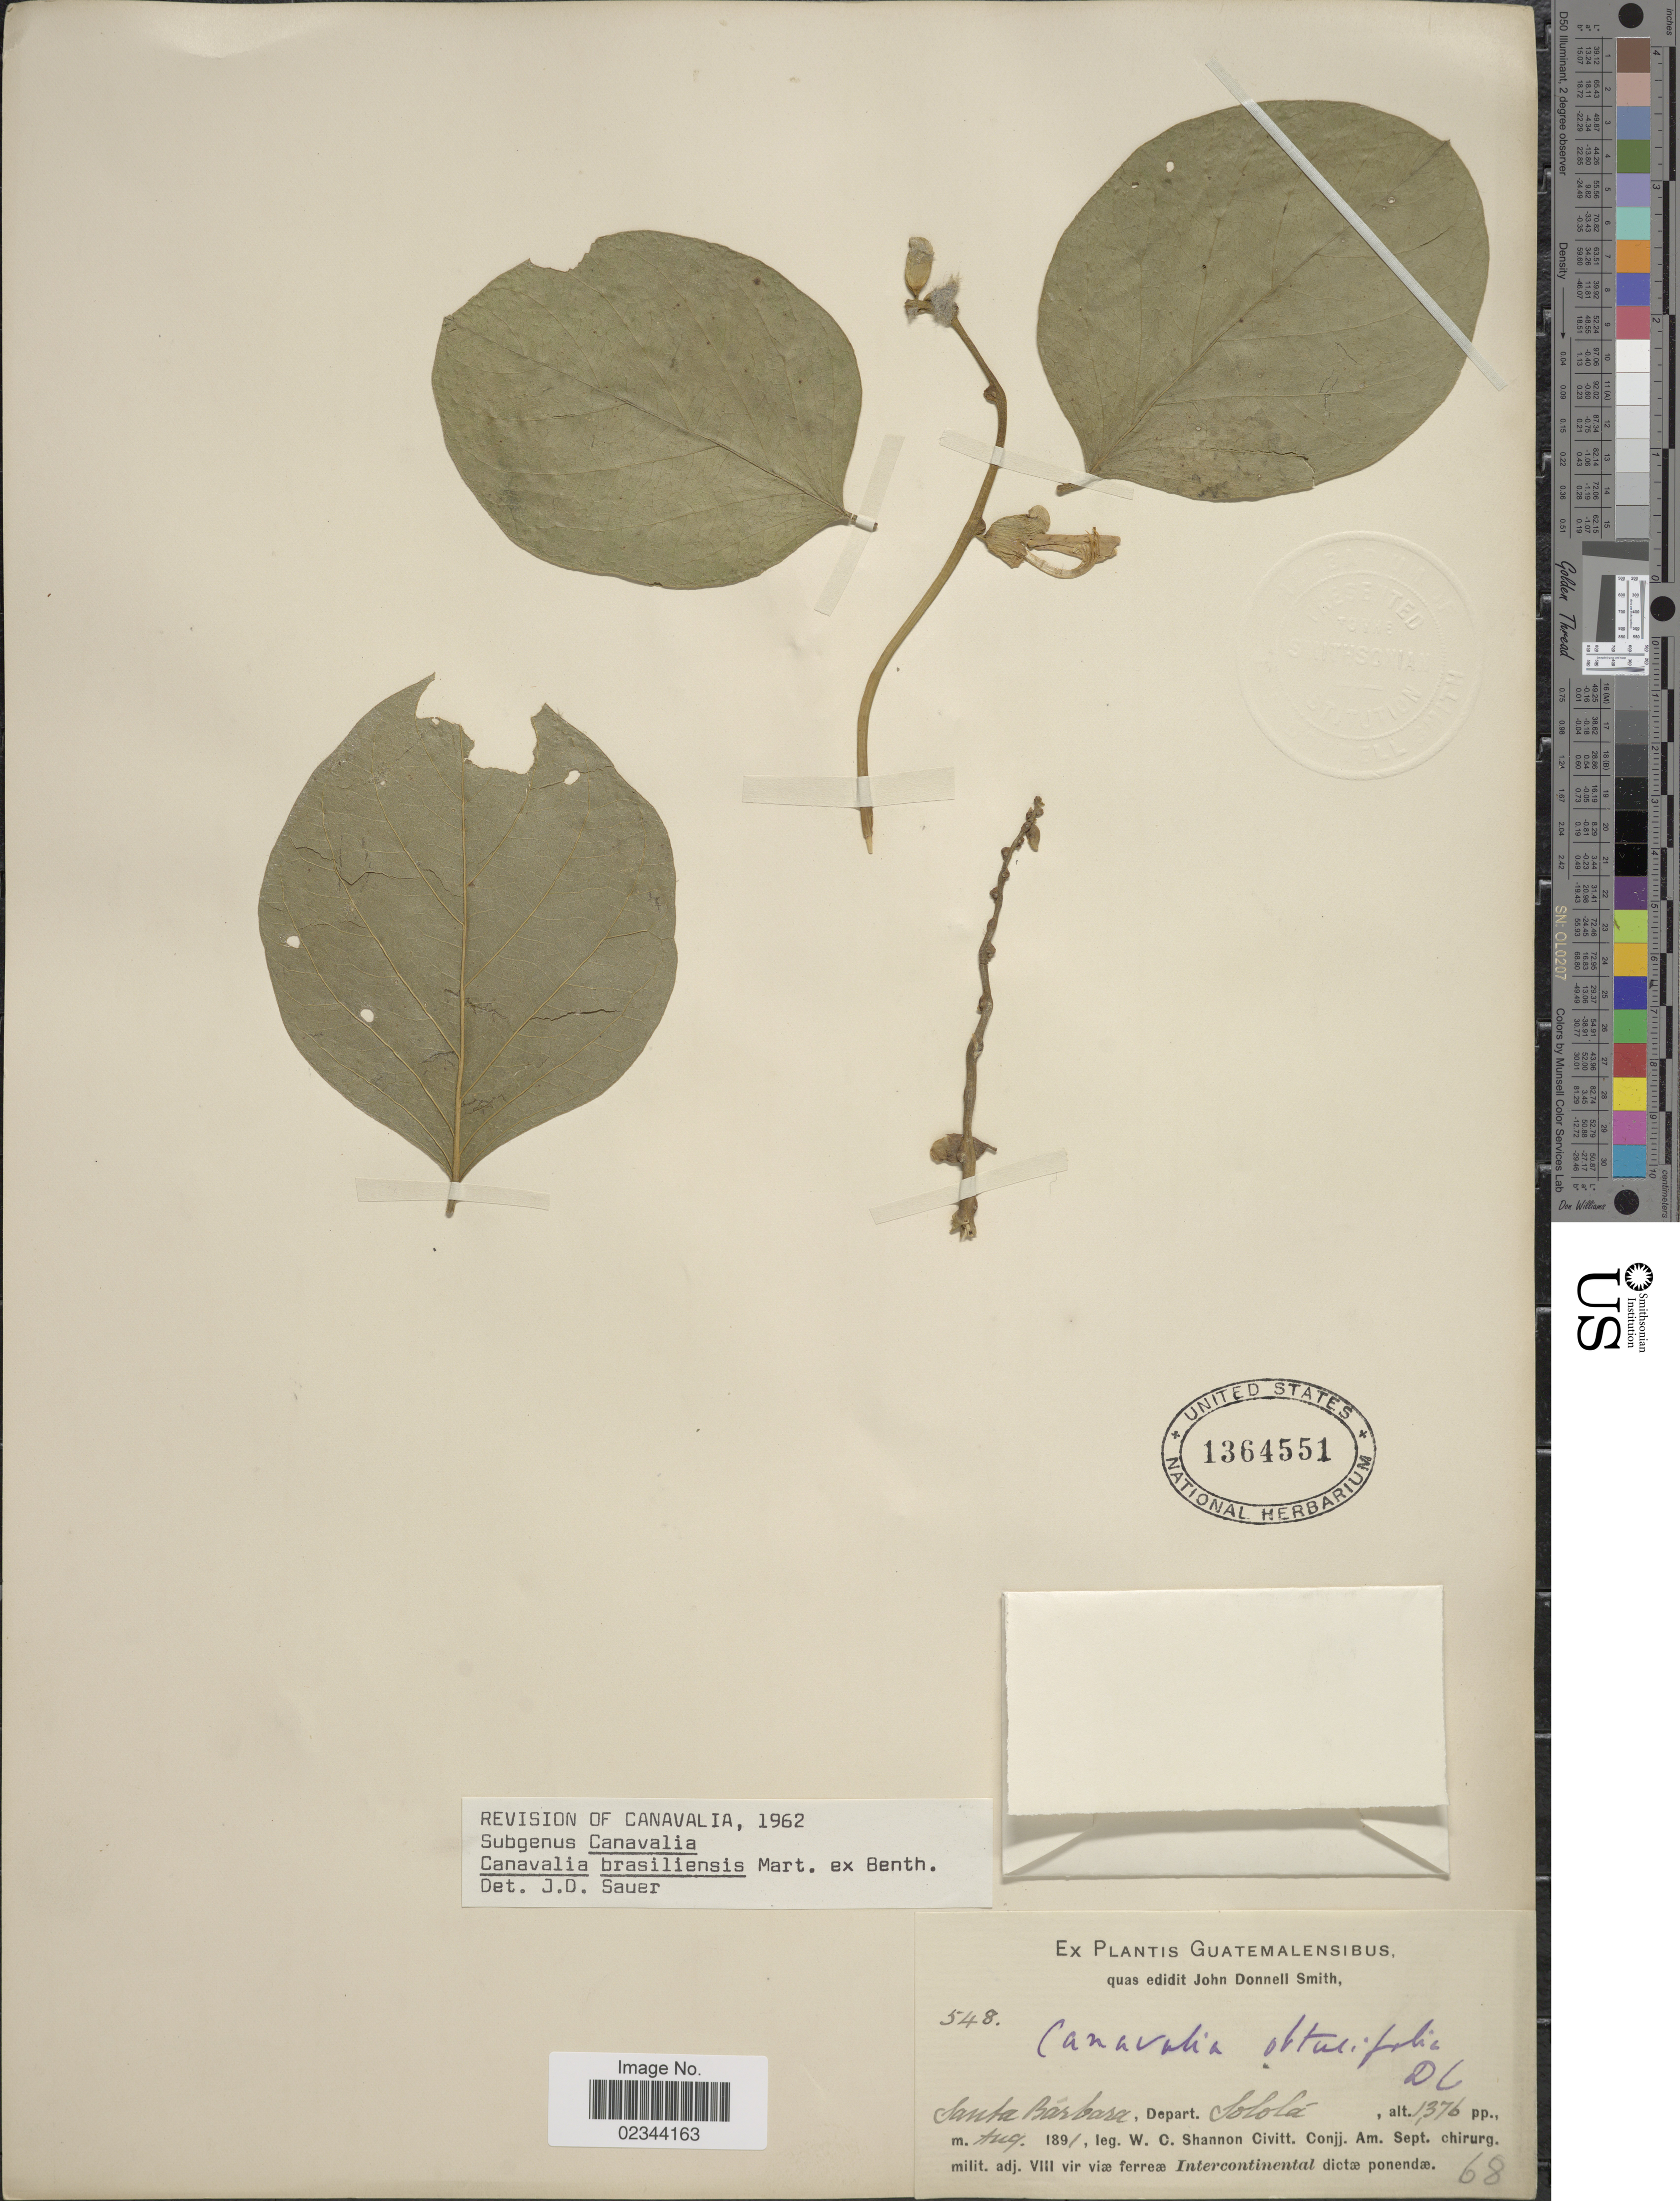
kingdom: Plantae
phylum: Tracheophyta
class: Magnoliopsida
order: Fabales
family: Fabaceae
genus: Canavalia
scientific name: Canavalia brasiliensis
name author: Mart. ex Benth.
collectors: W. C. Shannon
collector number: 548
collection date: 1891-08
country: Guatemala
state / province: Sololá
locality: Santa Barbara. Intercontinental [unsure placement]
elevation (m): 419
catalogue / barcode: US 1364551